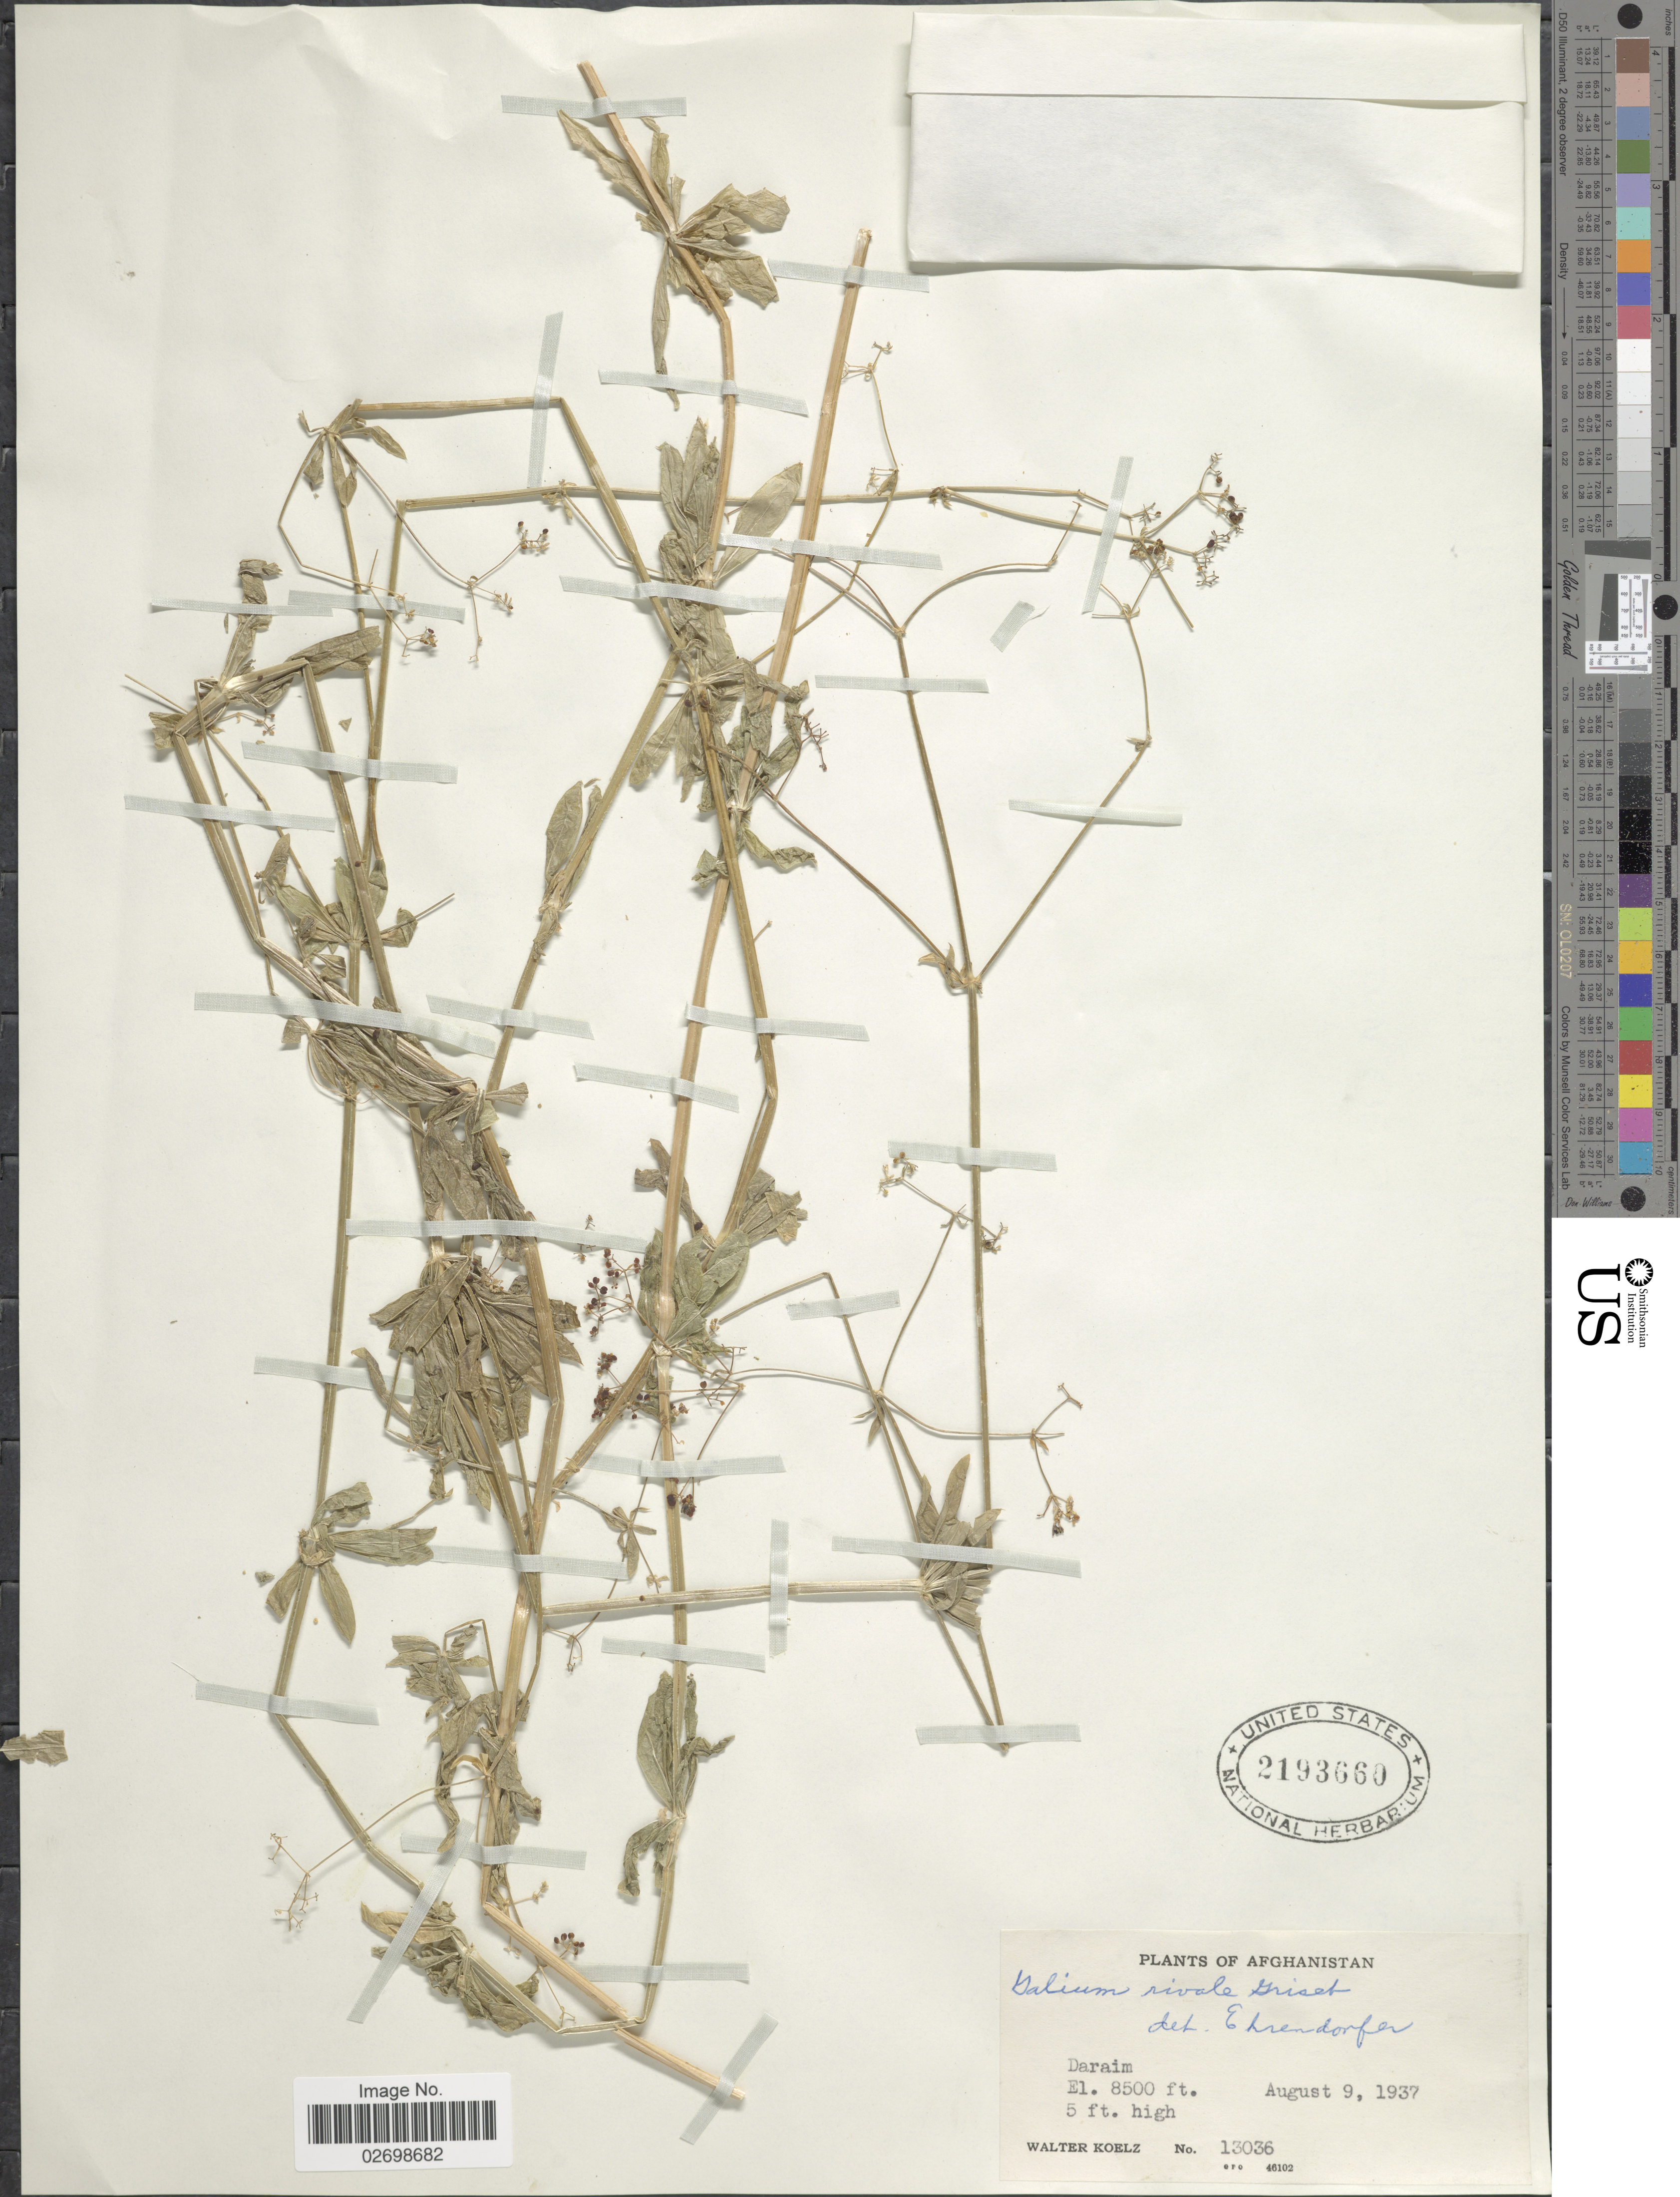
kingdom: Plantae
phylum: Tracheophyta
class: Magnoliopsida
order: Gentianales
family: Rubiaceae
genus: Galium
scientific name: Galium rivale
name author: (Sibth. & Sm.) Griseb.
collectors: W. N. Koelz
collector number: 13036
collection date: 1937-09-08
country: Afghanistan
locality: Daraim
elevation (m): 2591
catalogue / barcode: US 2193660